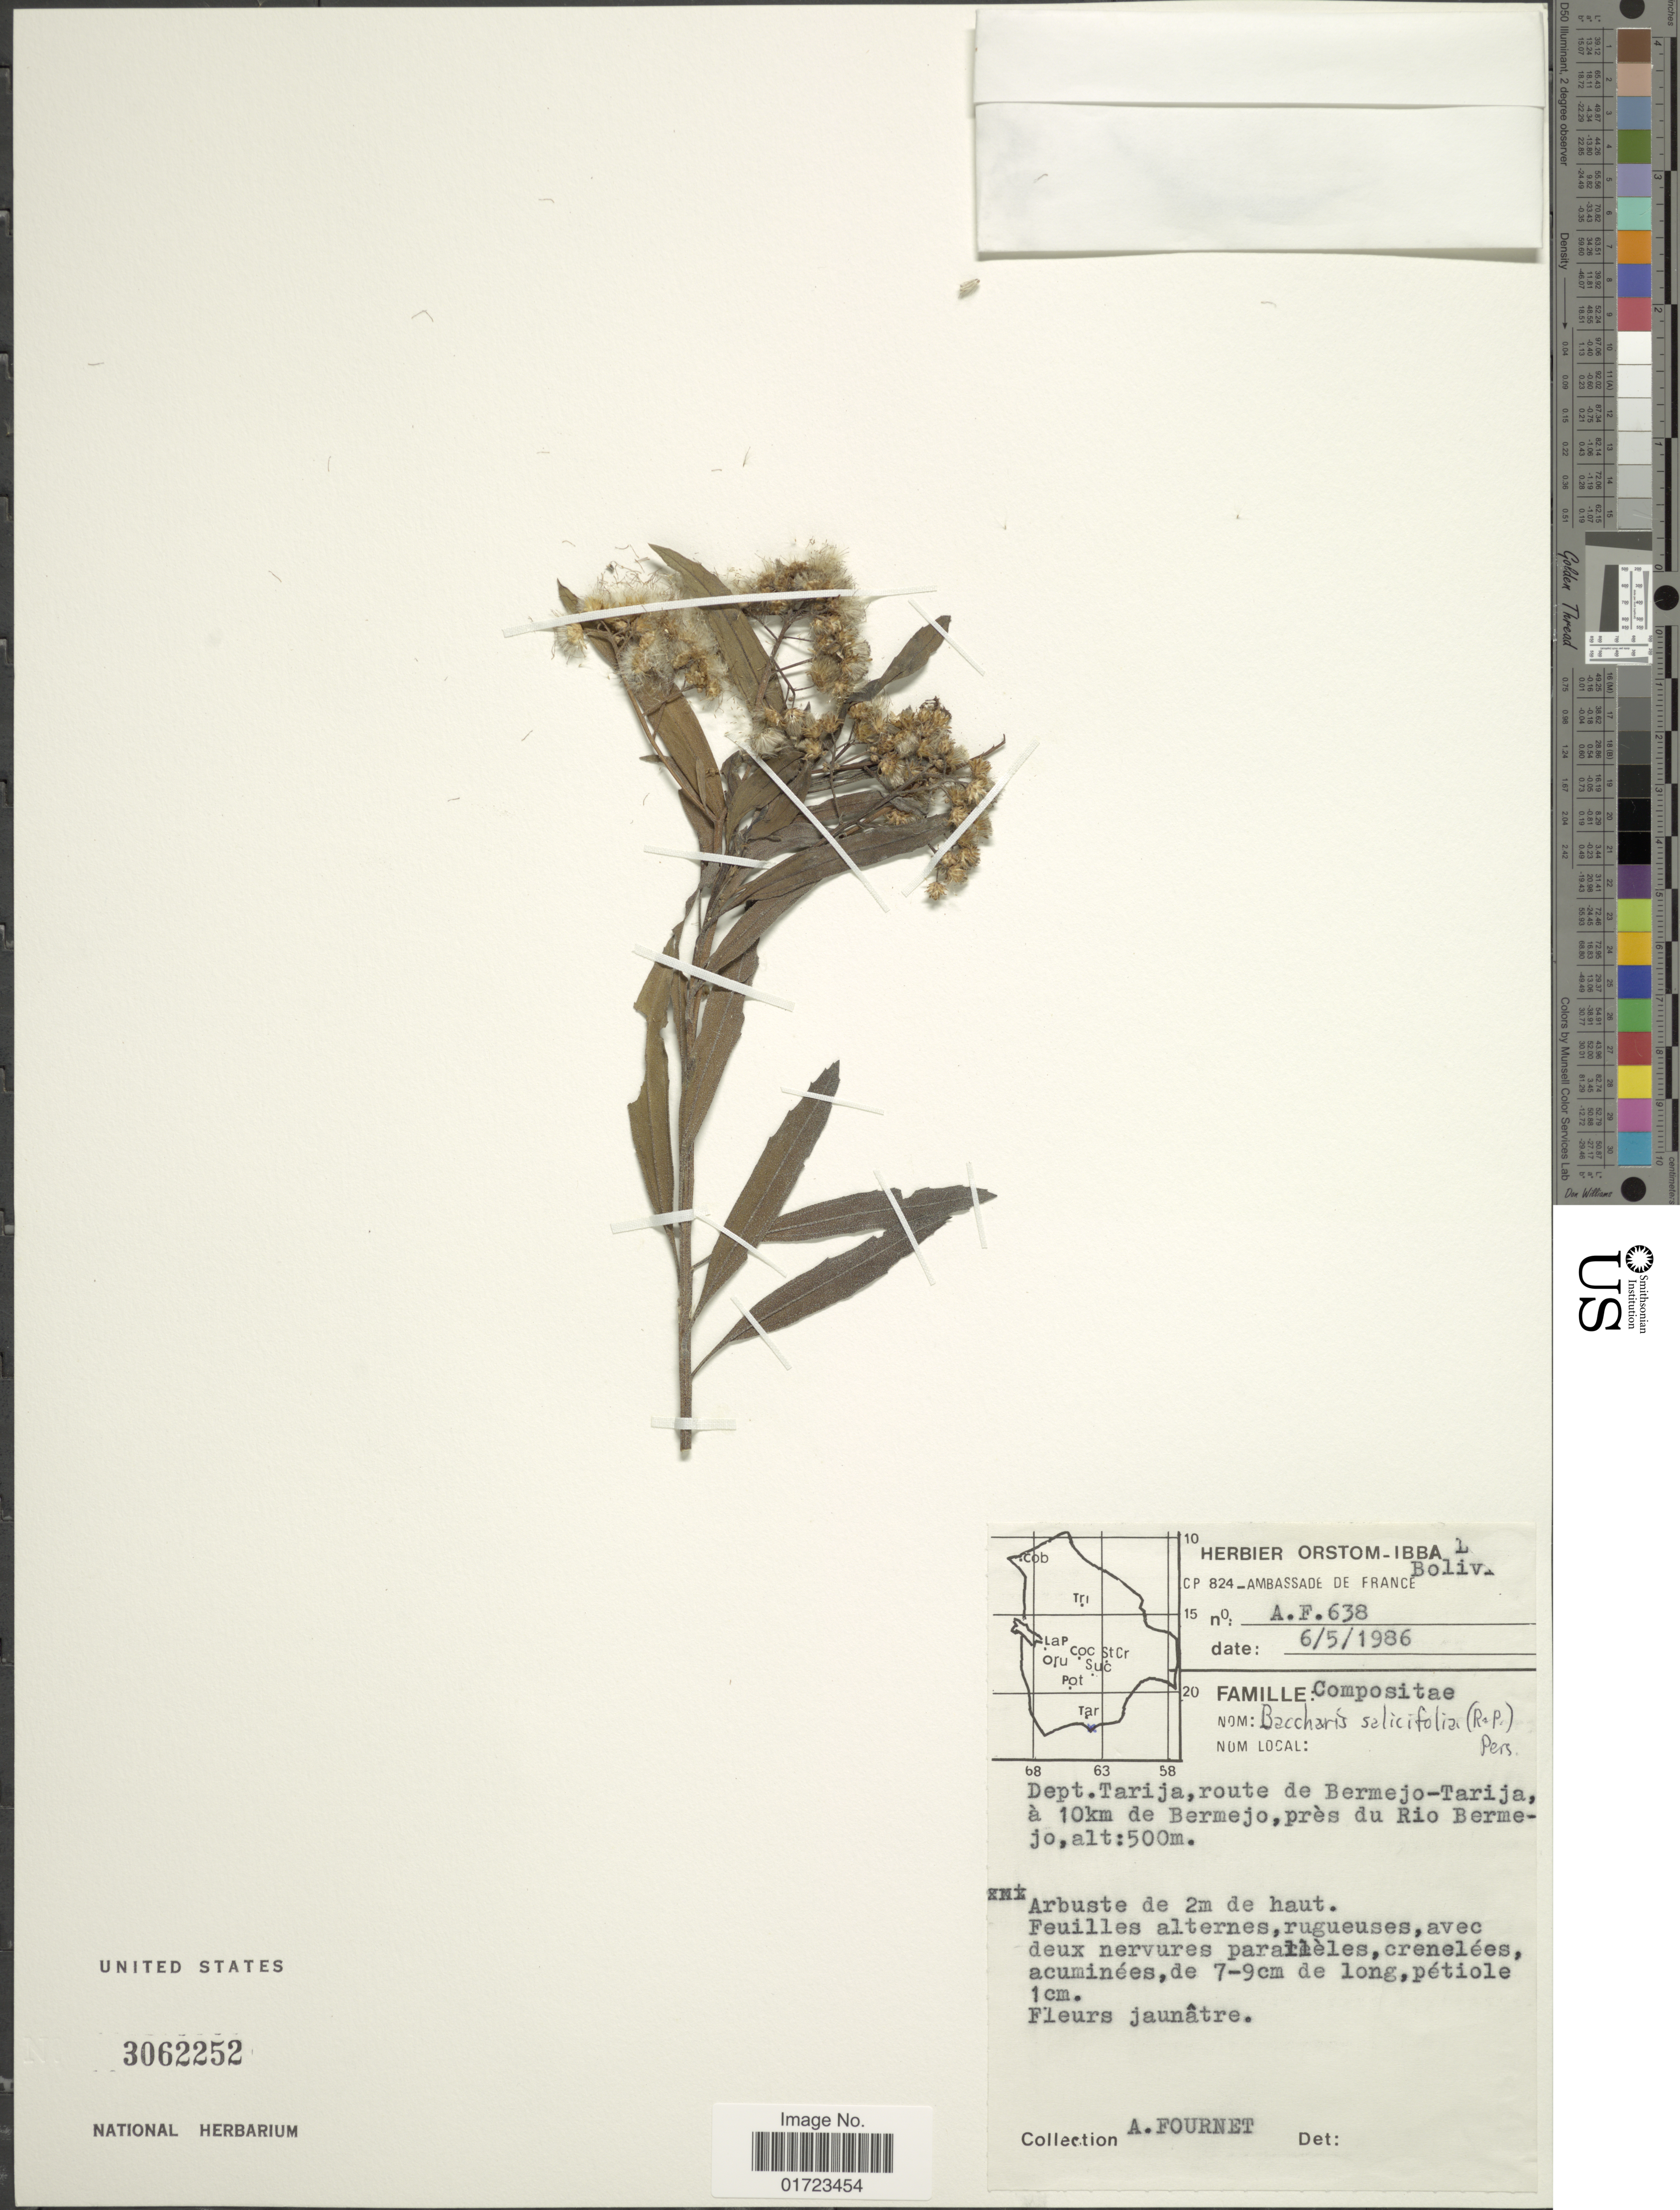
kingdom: Plantae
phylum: Tracheophyta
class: Magnoliopsida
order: Asterales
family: Asteraceae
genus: Baccharis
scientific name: Baccharis salicifolia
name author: (Ruiz & Pav.) Pers.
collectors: A. Fournet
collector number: AF638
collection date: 1986-05-06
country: Bolivia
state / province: Tarija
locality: Dept. Tarija, route de Bermejo-Tarija, a 10km de Bermejo, pres du Rio Bermejo.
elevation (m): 500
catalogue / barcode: US 3062252